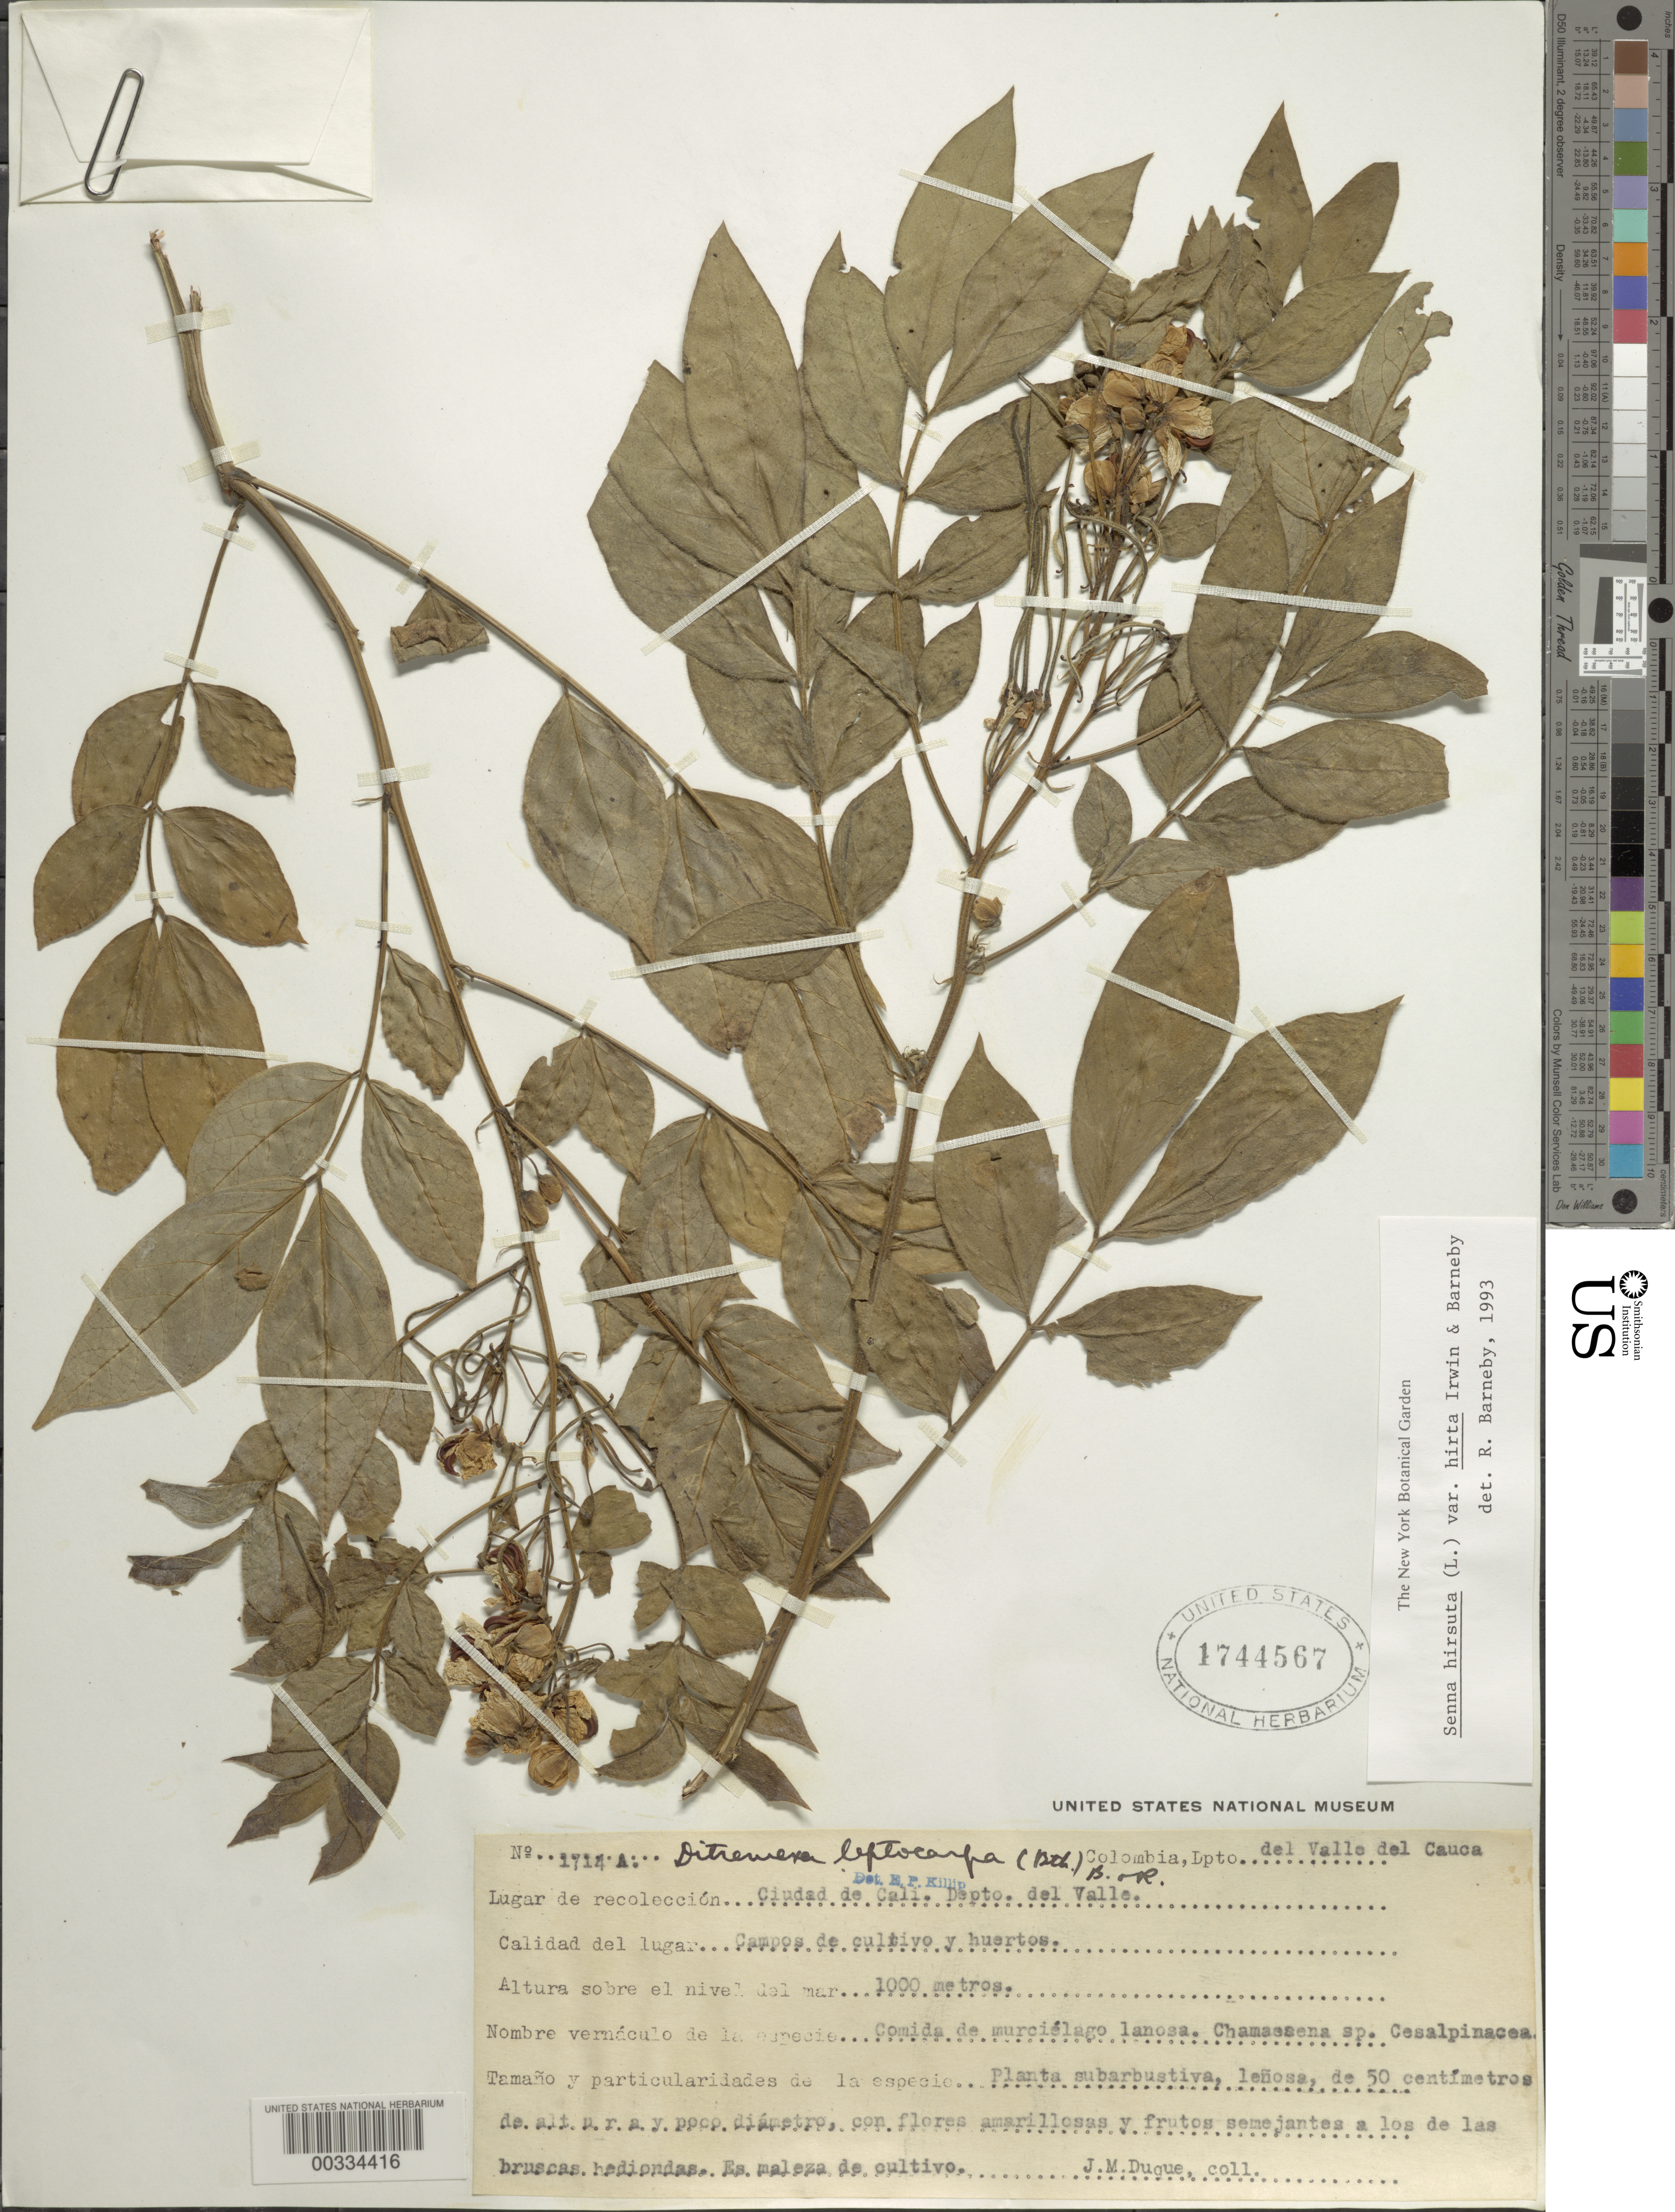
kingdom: Plantae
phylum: Tracheophyta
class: Magnoliopsida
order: Fabales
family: Fabaceae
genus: Senna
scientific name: Senna hirsuta var. hirta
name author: H.S. Irwin & Barneby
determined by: Barneby, Rupert C., (NY)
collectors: J. M. Duque Jaramillo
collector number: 1714a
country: Colombia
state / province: Valle del Cauca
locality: Ciudad de Cali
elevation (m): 1000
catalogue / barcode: US 1744567